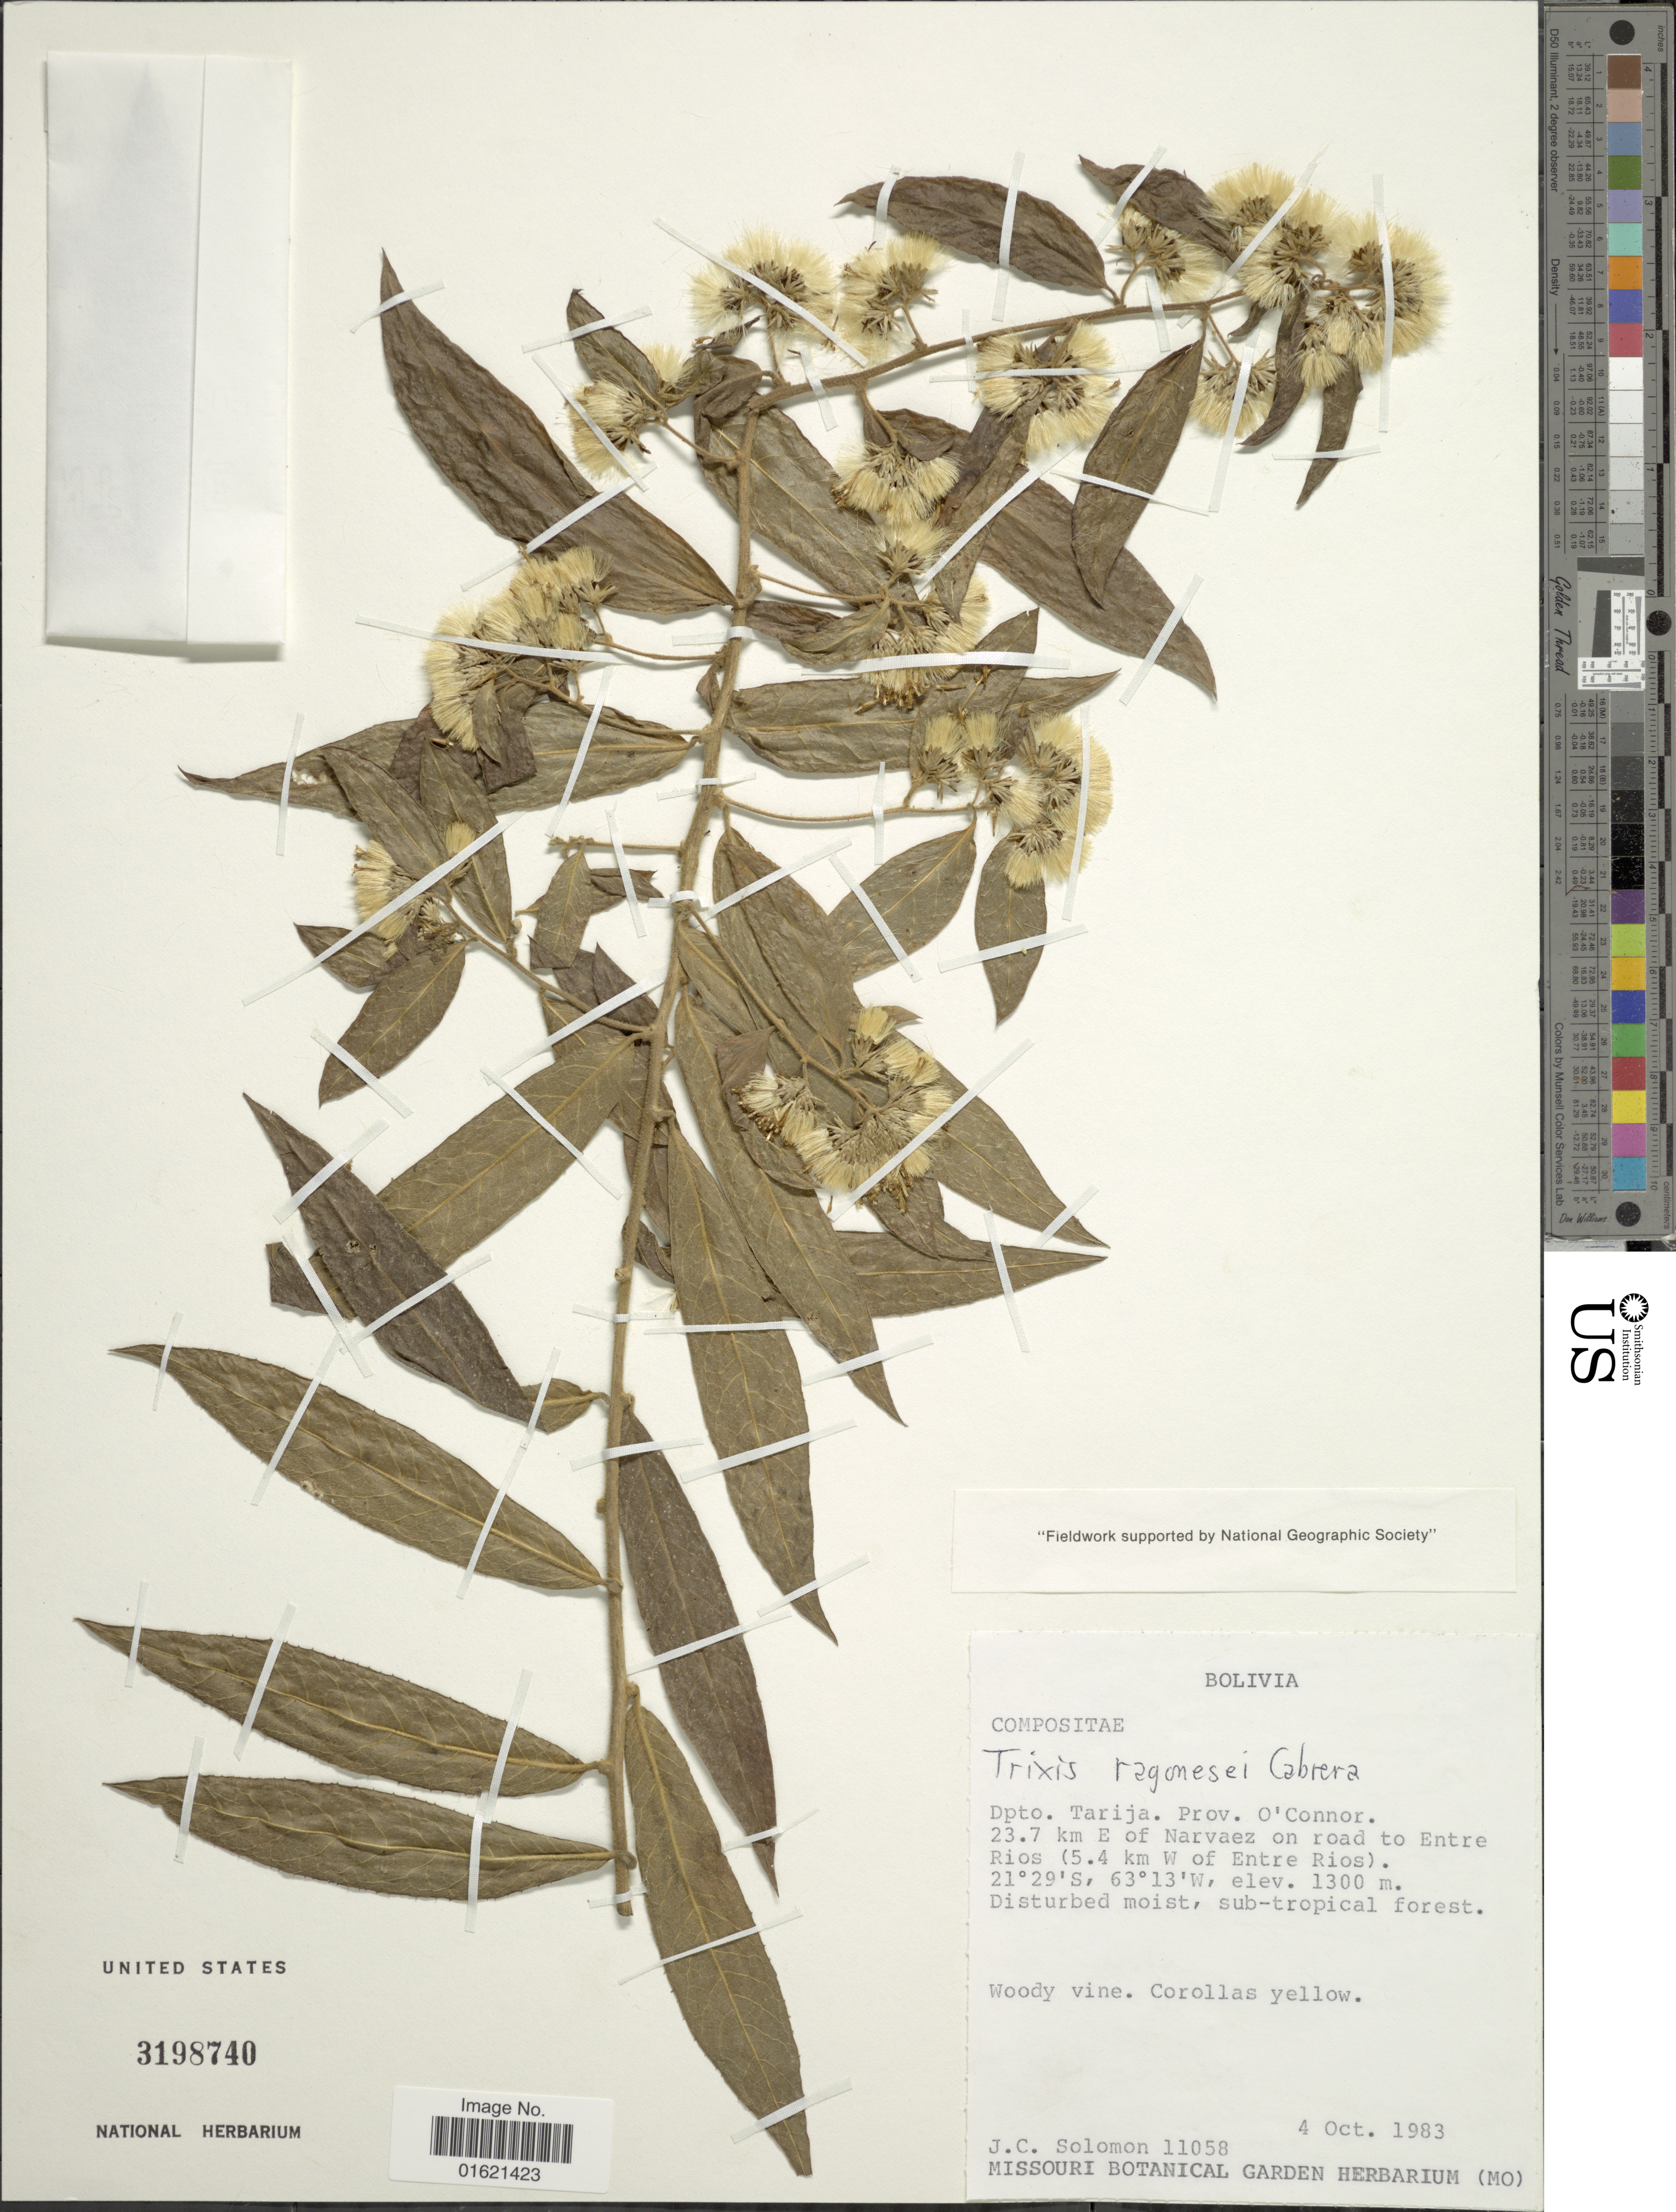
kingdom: Plantae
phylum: Tracheophyta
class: Magnoliopsida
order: Asterales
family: Asteraceae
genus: Trixis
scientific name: Trixis proustioides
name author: Hieron.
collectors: J. C. Solomon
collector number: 11058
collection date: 1983-10-04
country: Bolivia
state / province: Tarija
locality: Dpto. Tarija. Prov. O'Connor. 23.7 km E of Narvaez on road to Entre Rioas (5.4 km W of Entre Rios)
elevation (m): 1300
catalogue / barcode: US 3198740